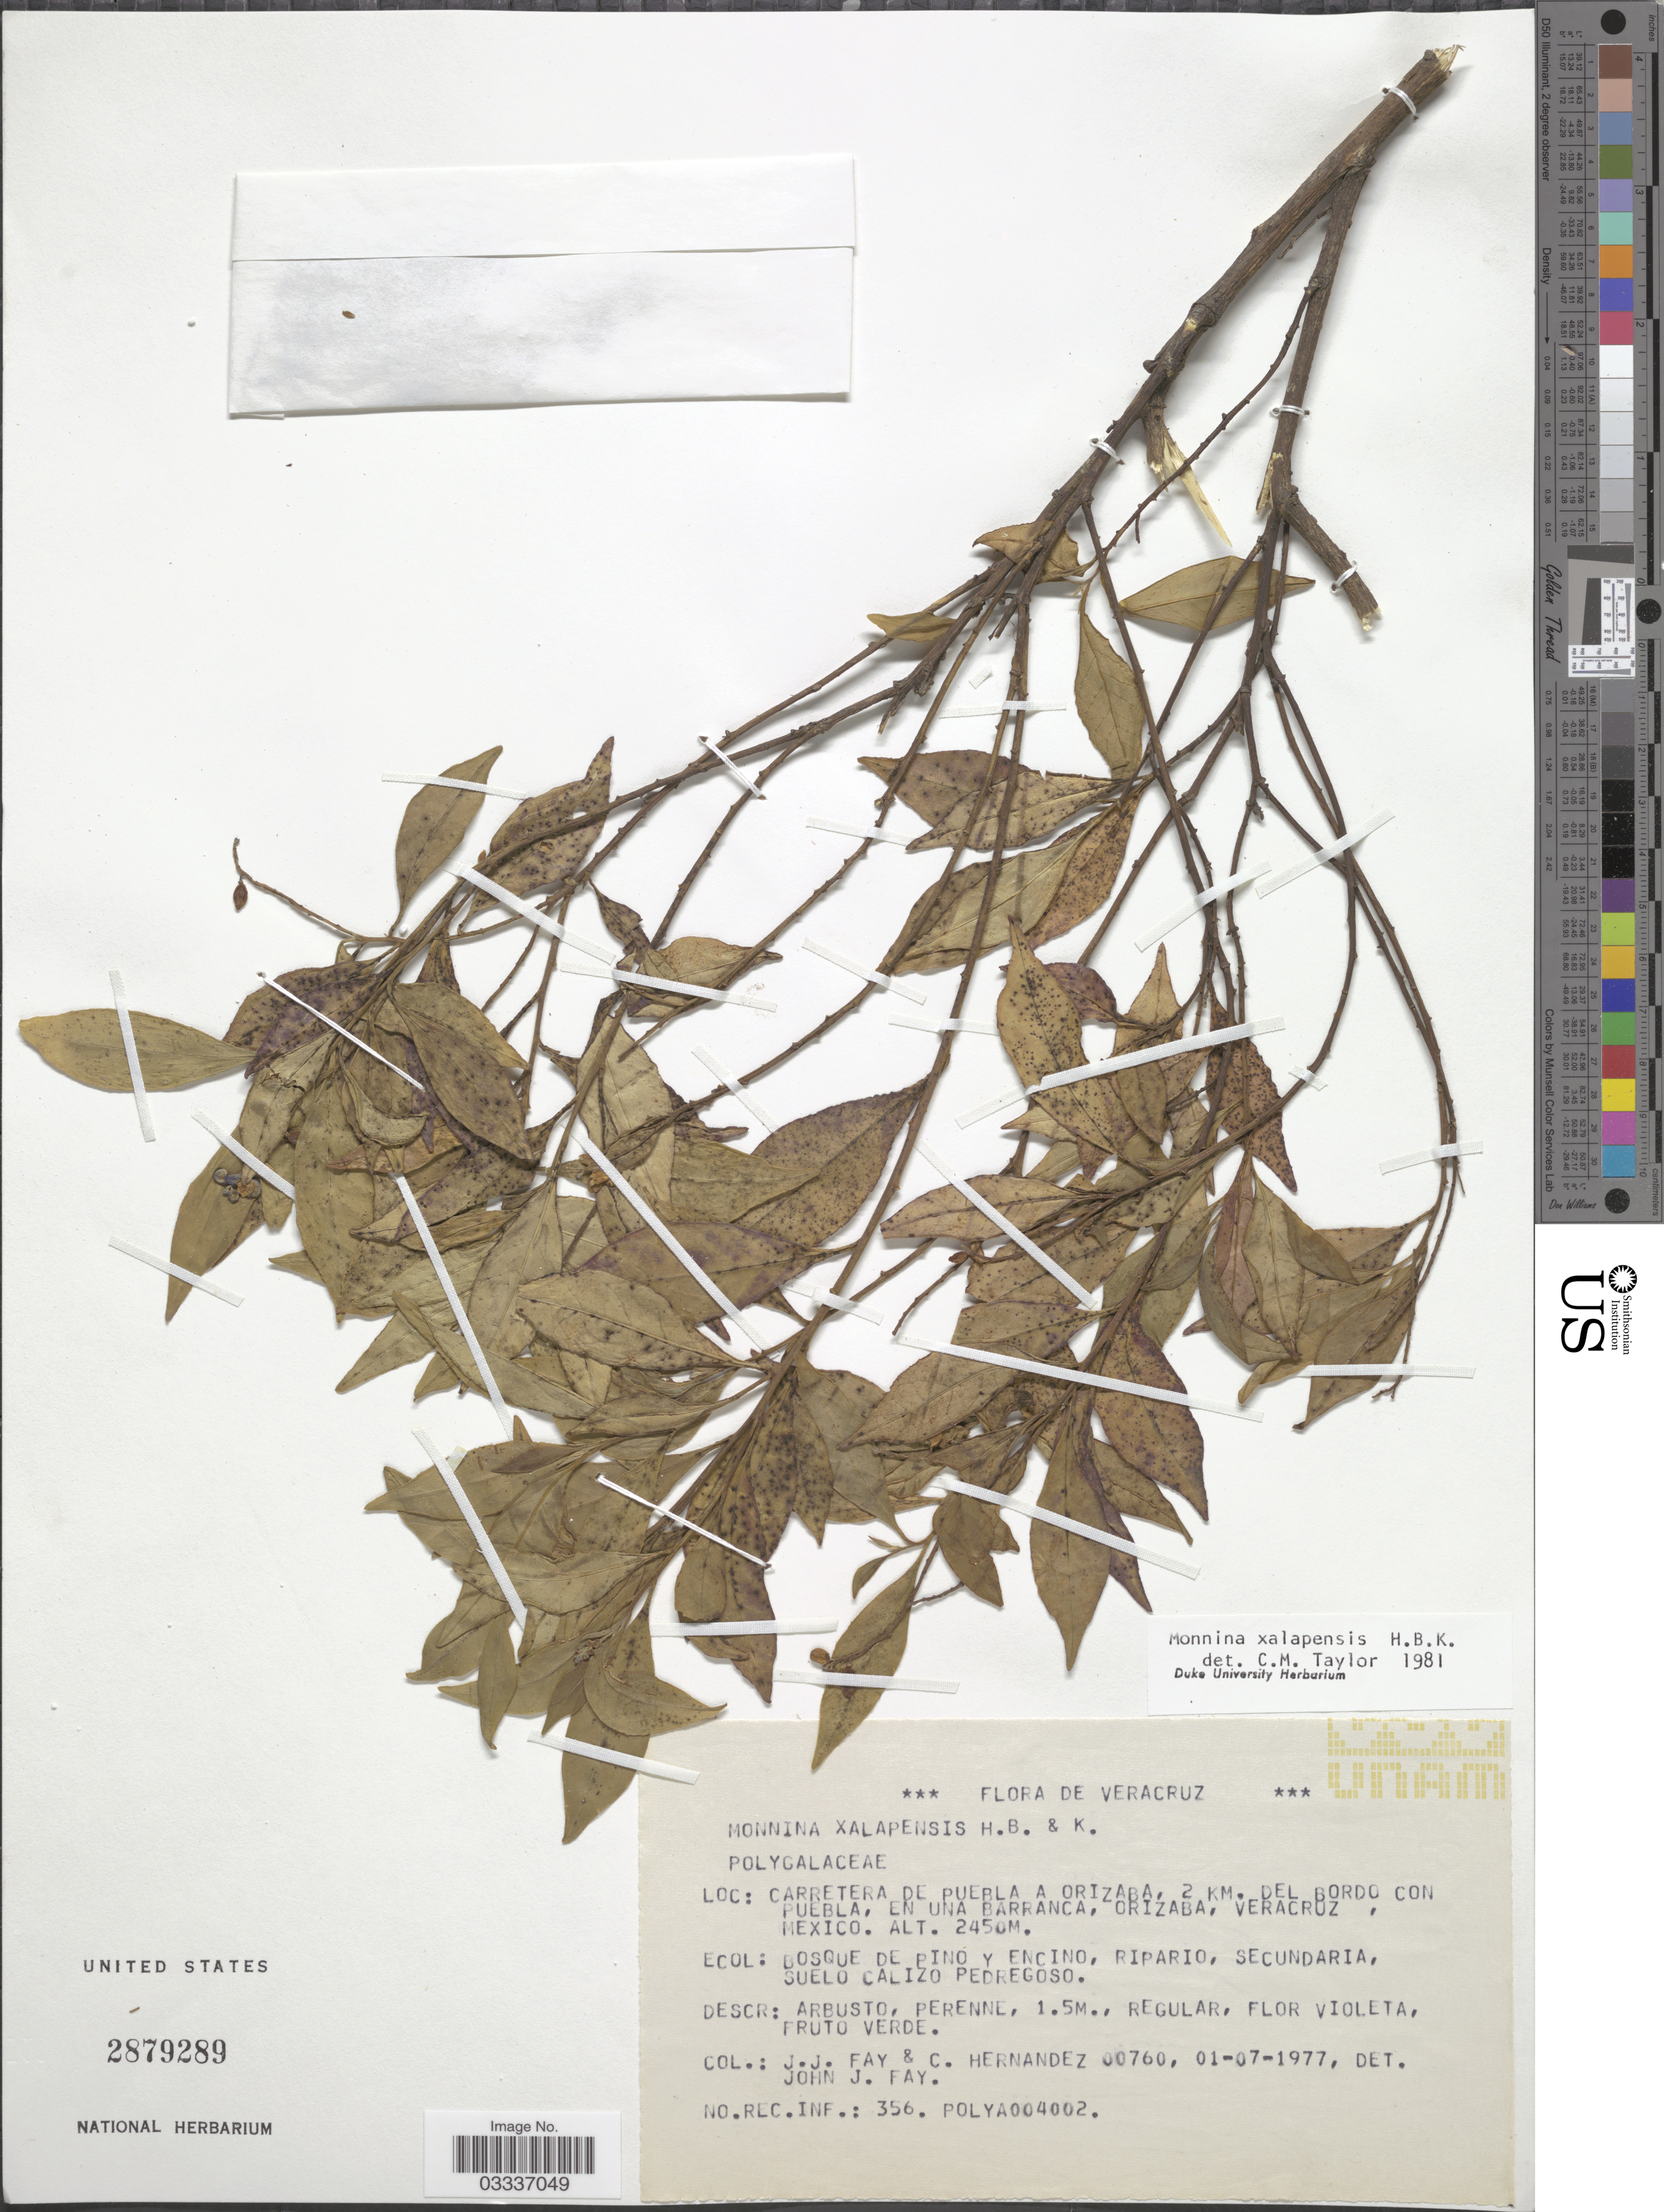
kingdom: Plantae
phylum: Tracheophyta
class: Magnoliopsida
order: Fabales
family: Polygalaceae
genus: Monnina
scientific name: Monnina xalapensis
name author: Kunth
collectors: J. Fay & C. Hernandez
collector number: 00760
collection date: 1977-07-01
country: Mexico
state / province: Veracruz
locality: Veracruz. Carretera de Puebla a Orizaba, 2 km. del Bordo con Puebla, en una barranca, Orizaba.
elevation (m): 2450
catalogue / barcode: US 2879289